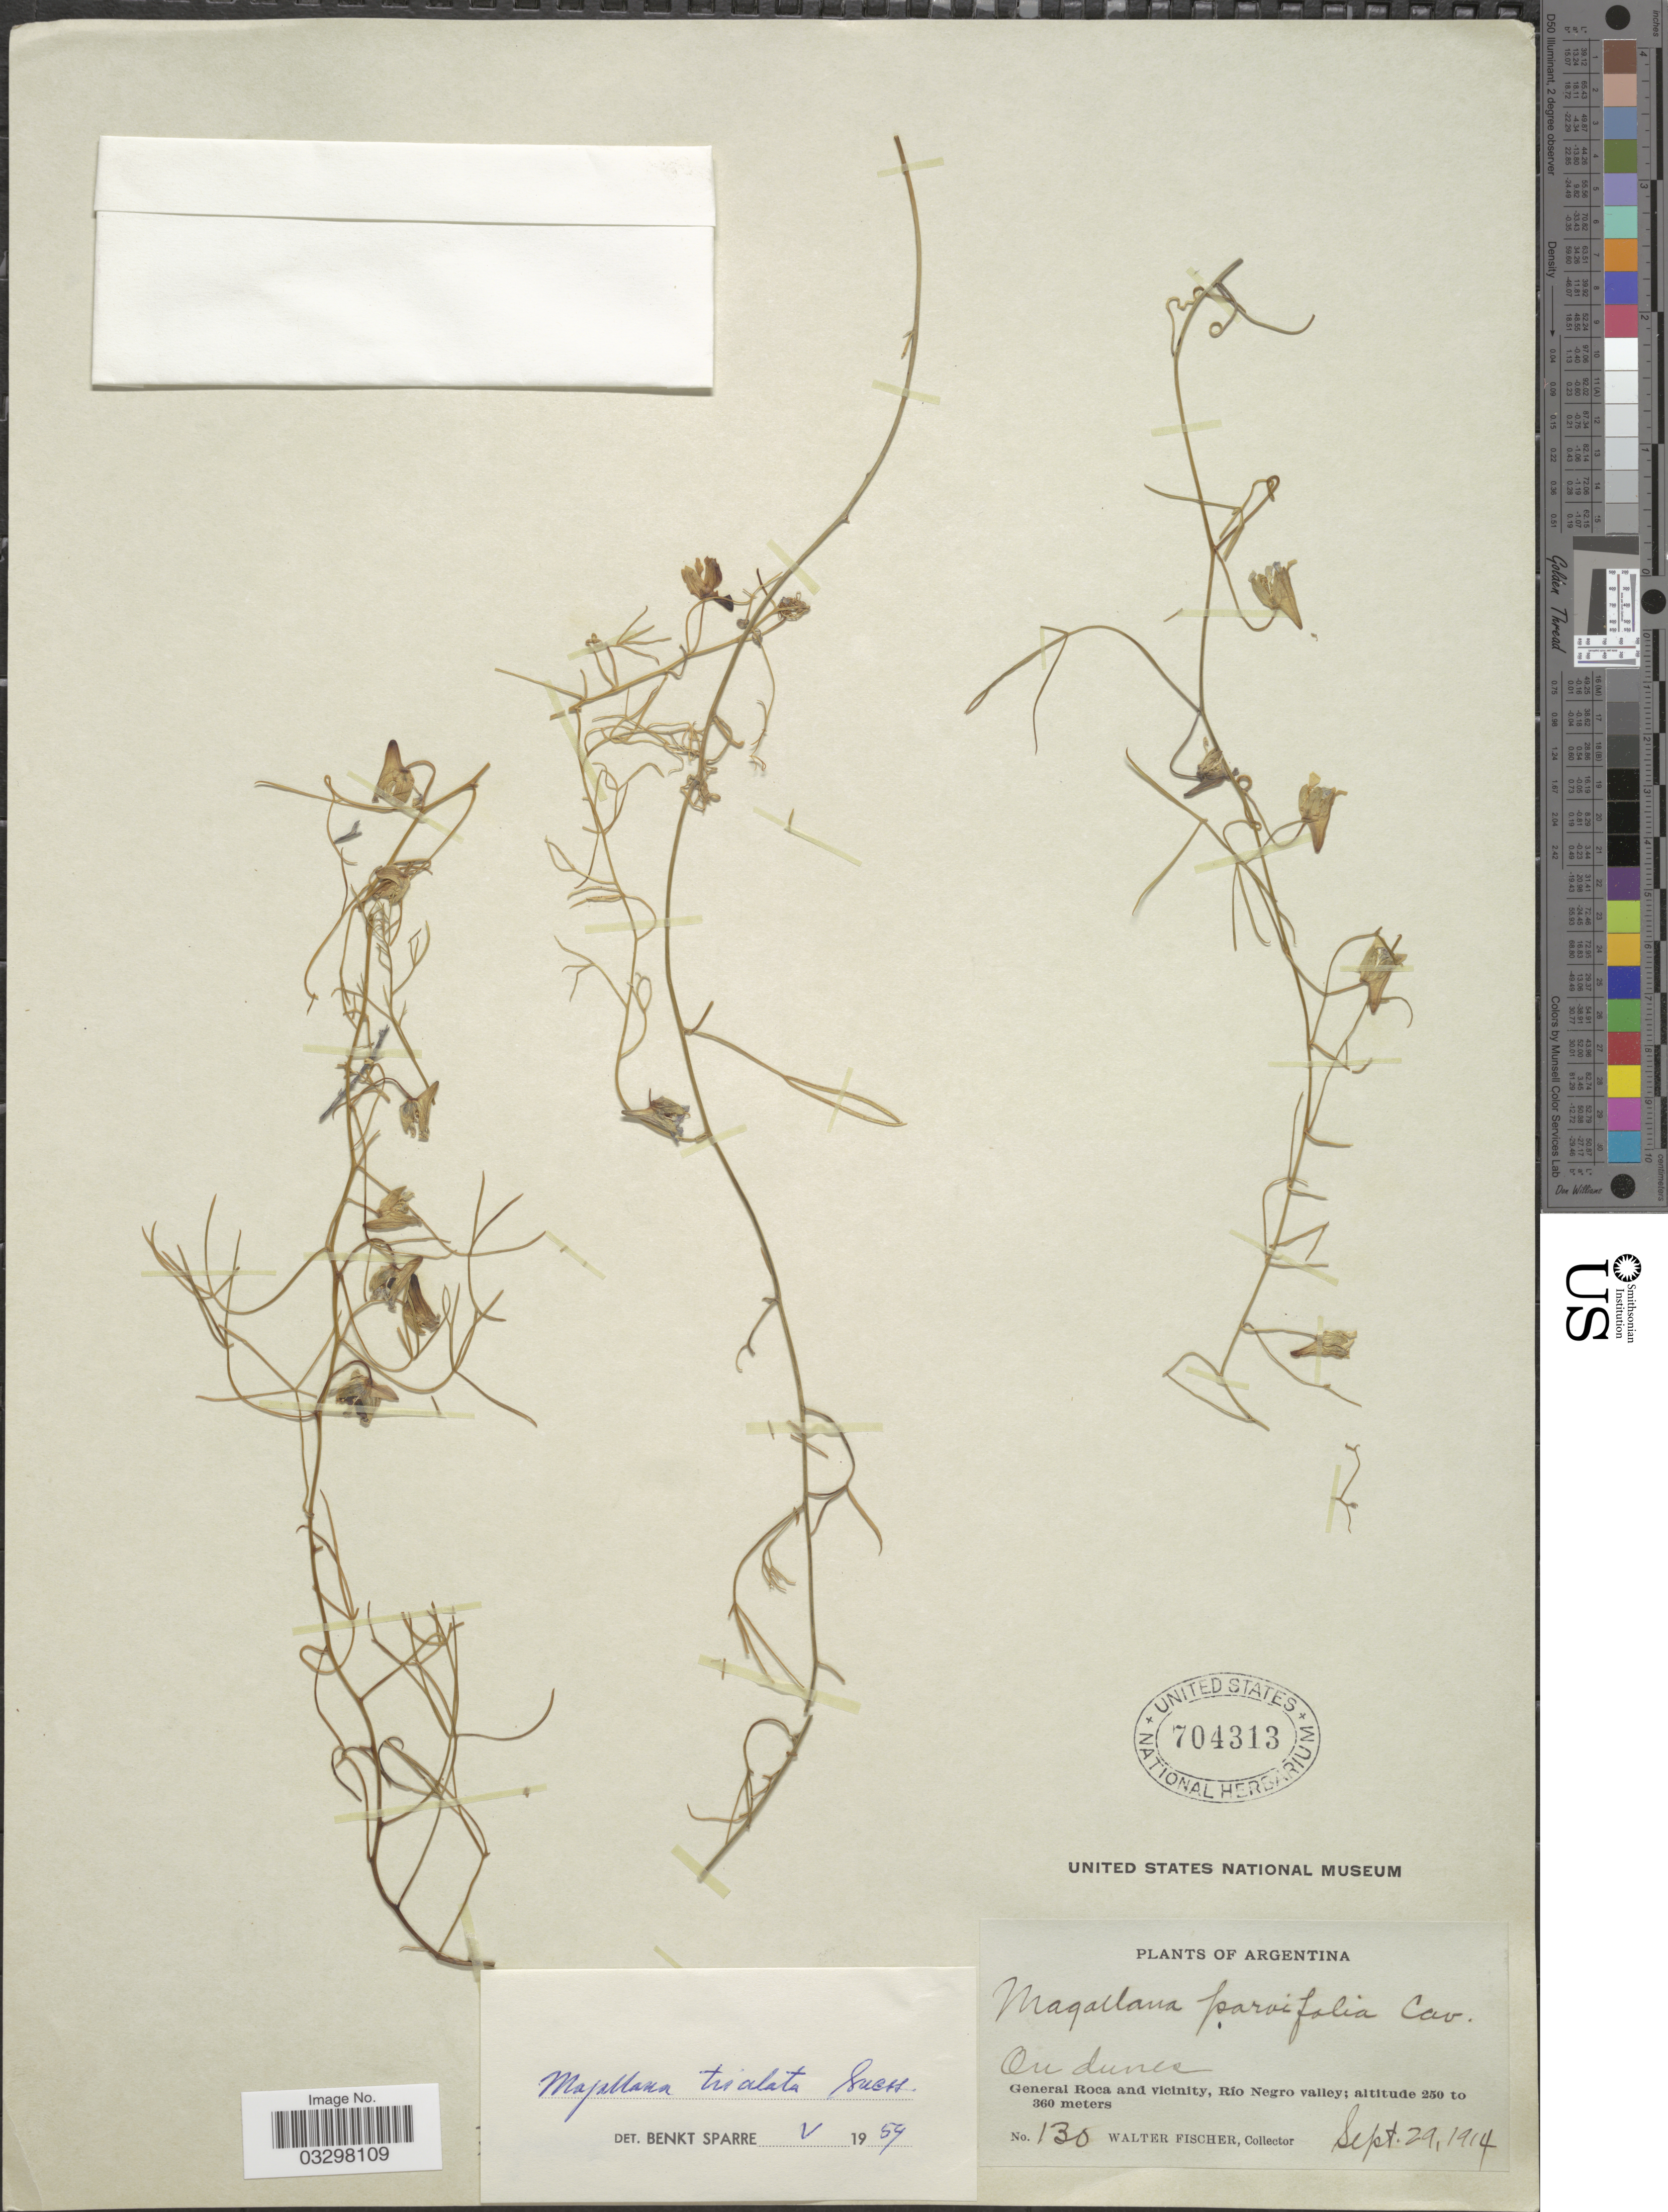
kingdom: Plantae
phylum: Tracheophyta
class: Magnoliopsida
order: Brassicales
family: Tropaeolaceae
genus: Tropaeolum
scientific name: Tropaeolum trialatum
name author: (Suess.) L. Andersson & S. Andersson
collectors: W. Fisher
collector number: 130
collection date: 1914-09-29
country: Argentina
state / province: Rio Negro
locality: General Roca and vicinity, Río Negro valley.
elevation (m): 250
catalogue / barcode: US 704313